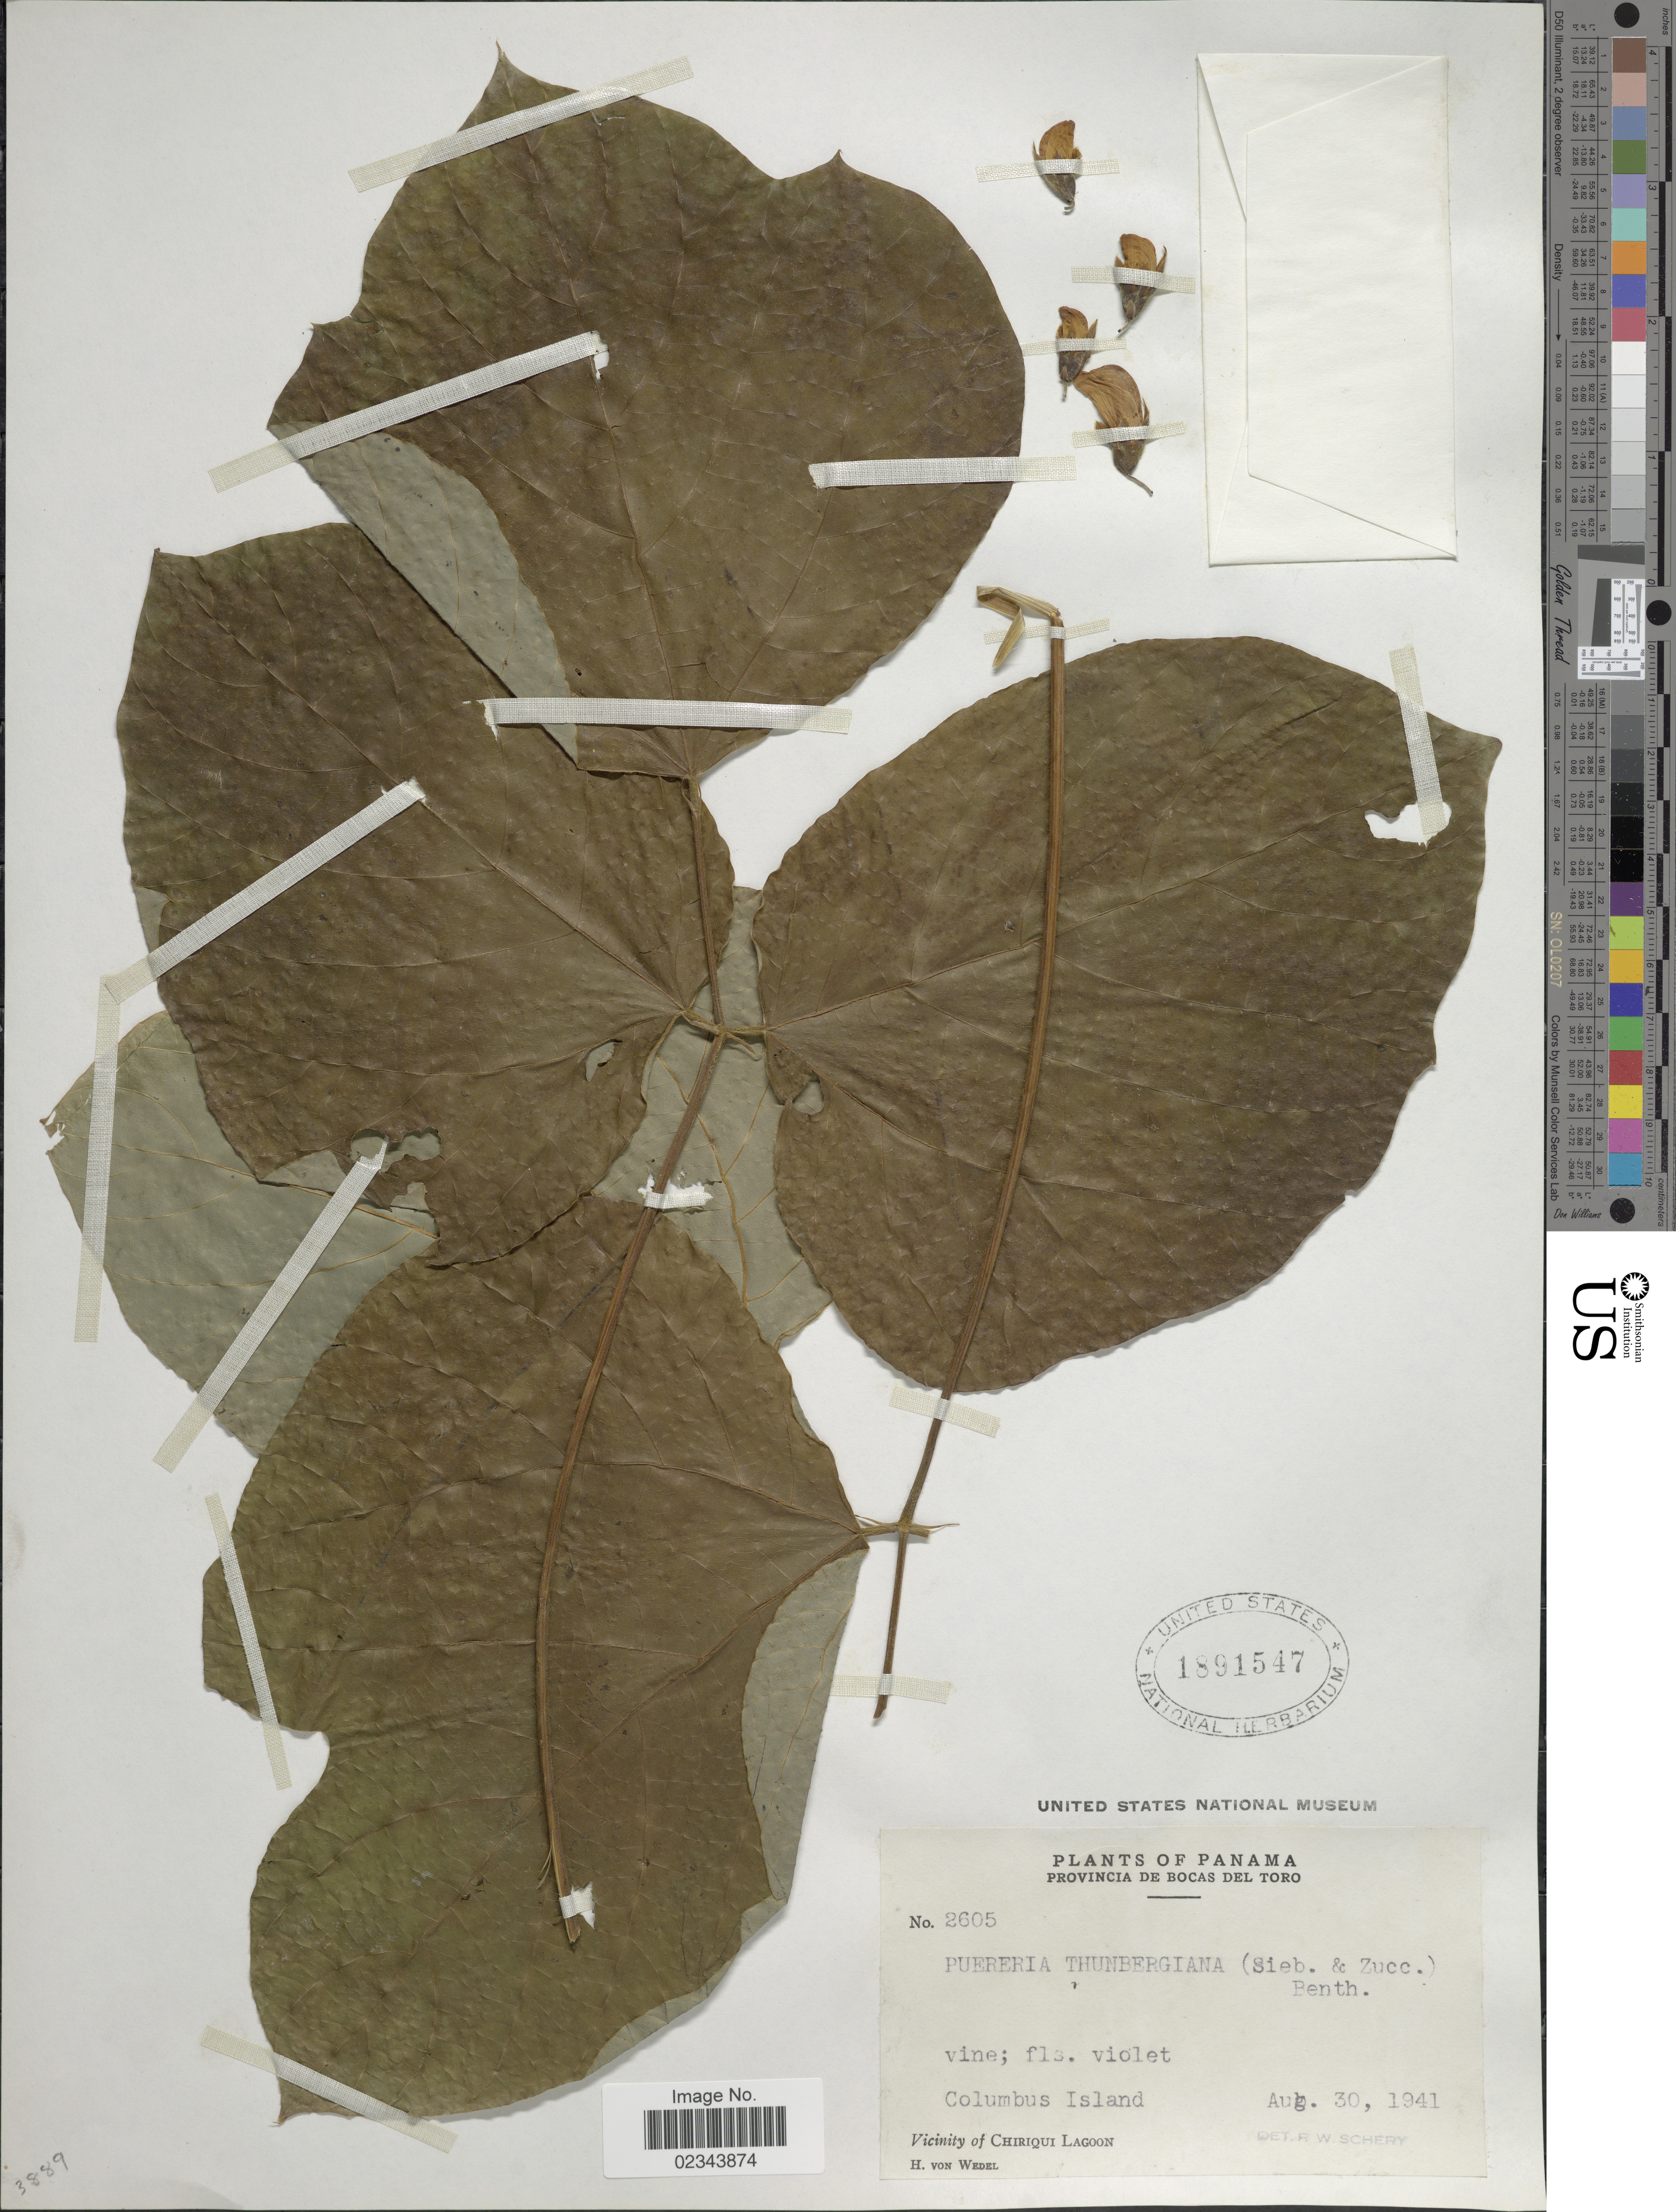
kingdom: Plantae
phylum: Tracheophyta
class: Magnoliopsida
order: Fabales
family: Fabaceae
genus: Pueraria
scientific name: Pueraria thunbergiana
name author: (Siebold & Zucc.) Benth.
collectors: H. von Wedel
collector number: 2605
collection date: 1941-08-30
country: Panama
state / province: Bocas del Toro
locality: Columbus Island. Vicinity of Chiriqui Lagoon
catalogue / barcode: US 1891547